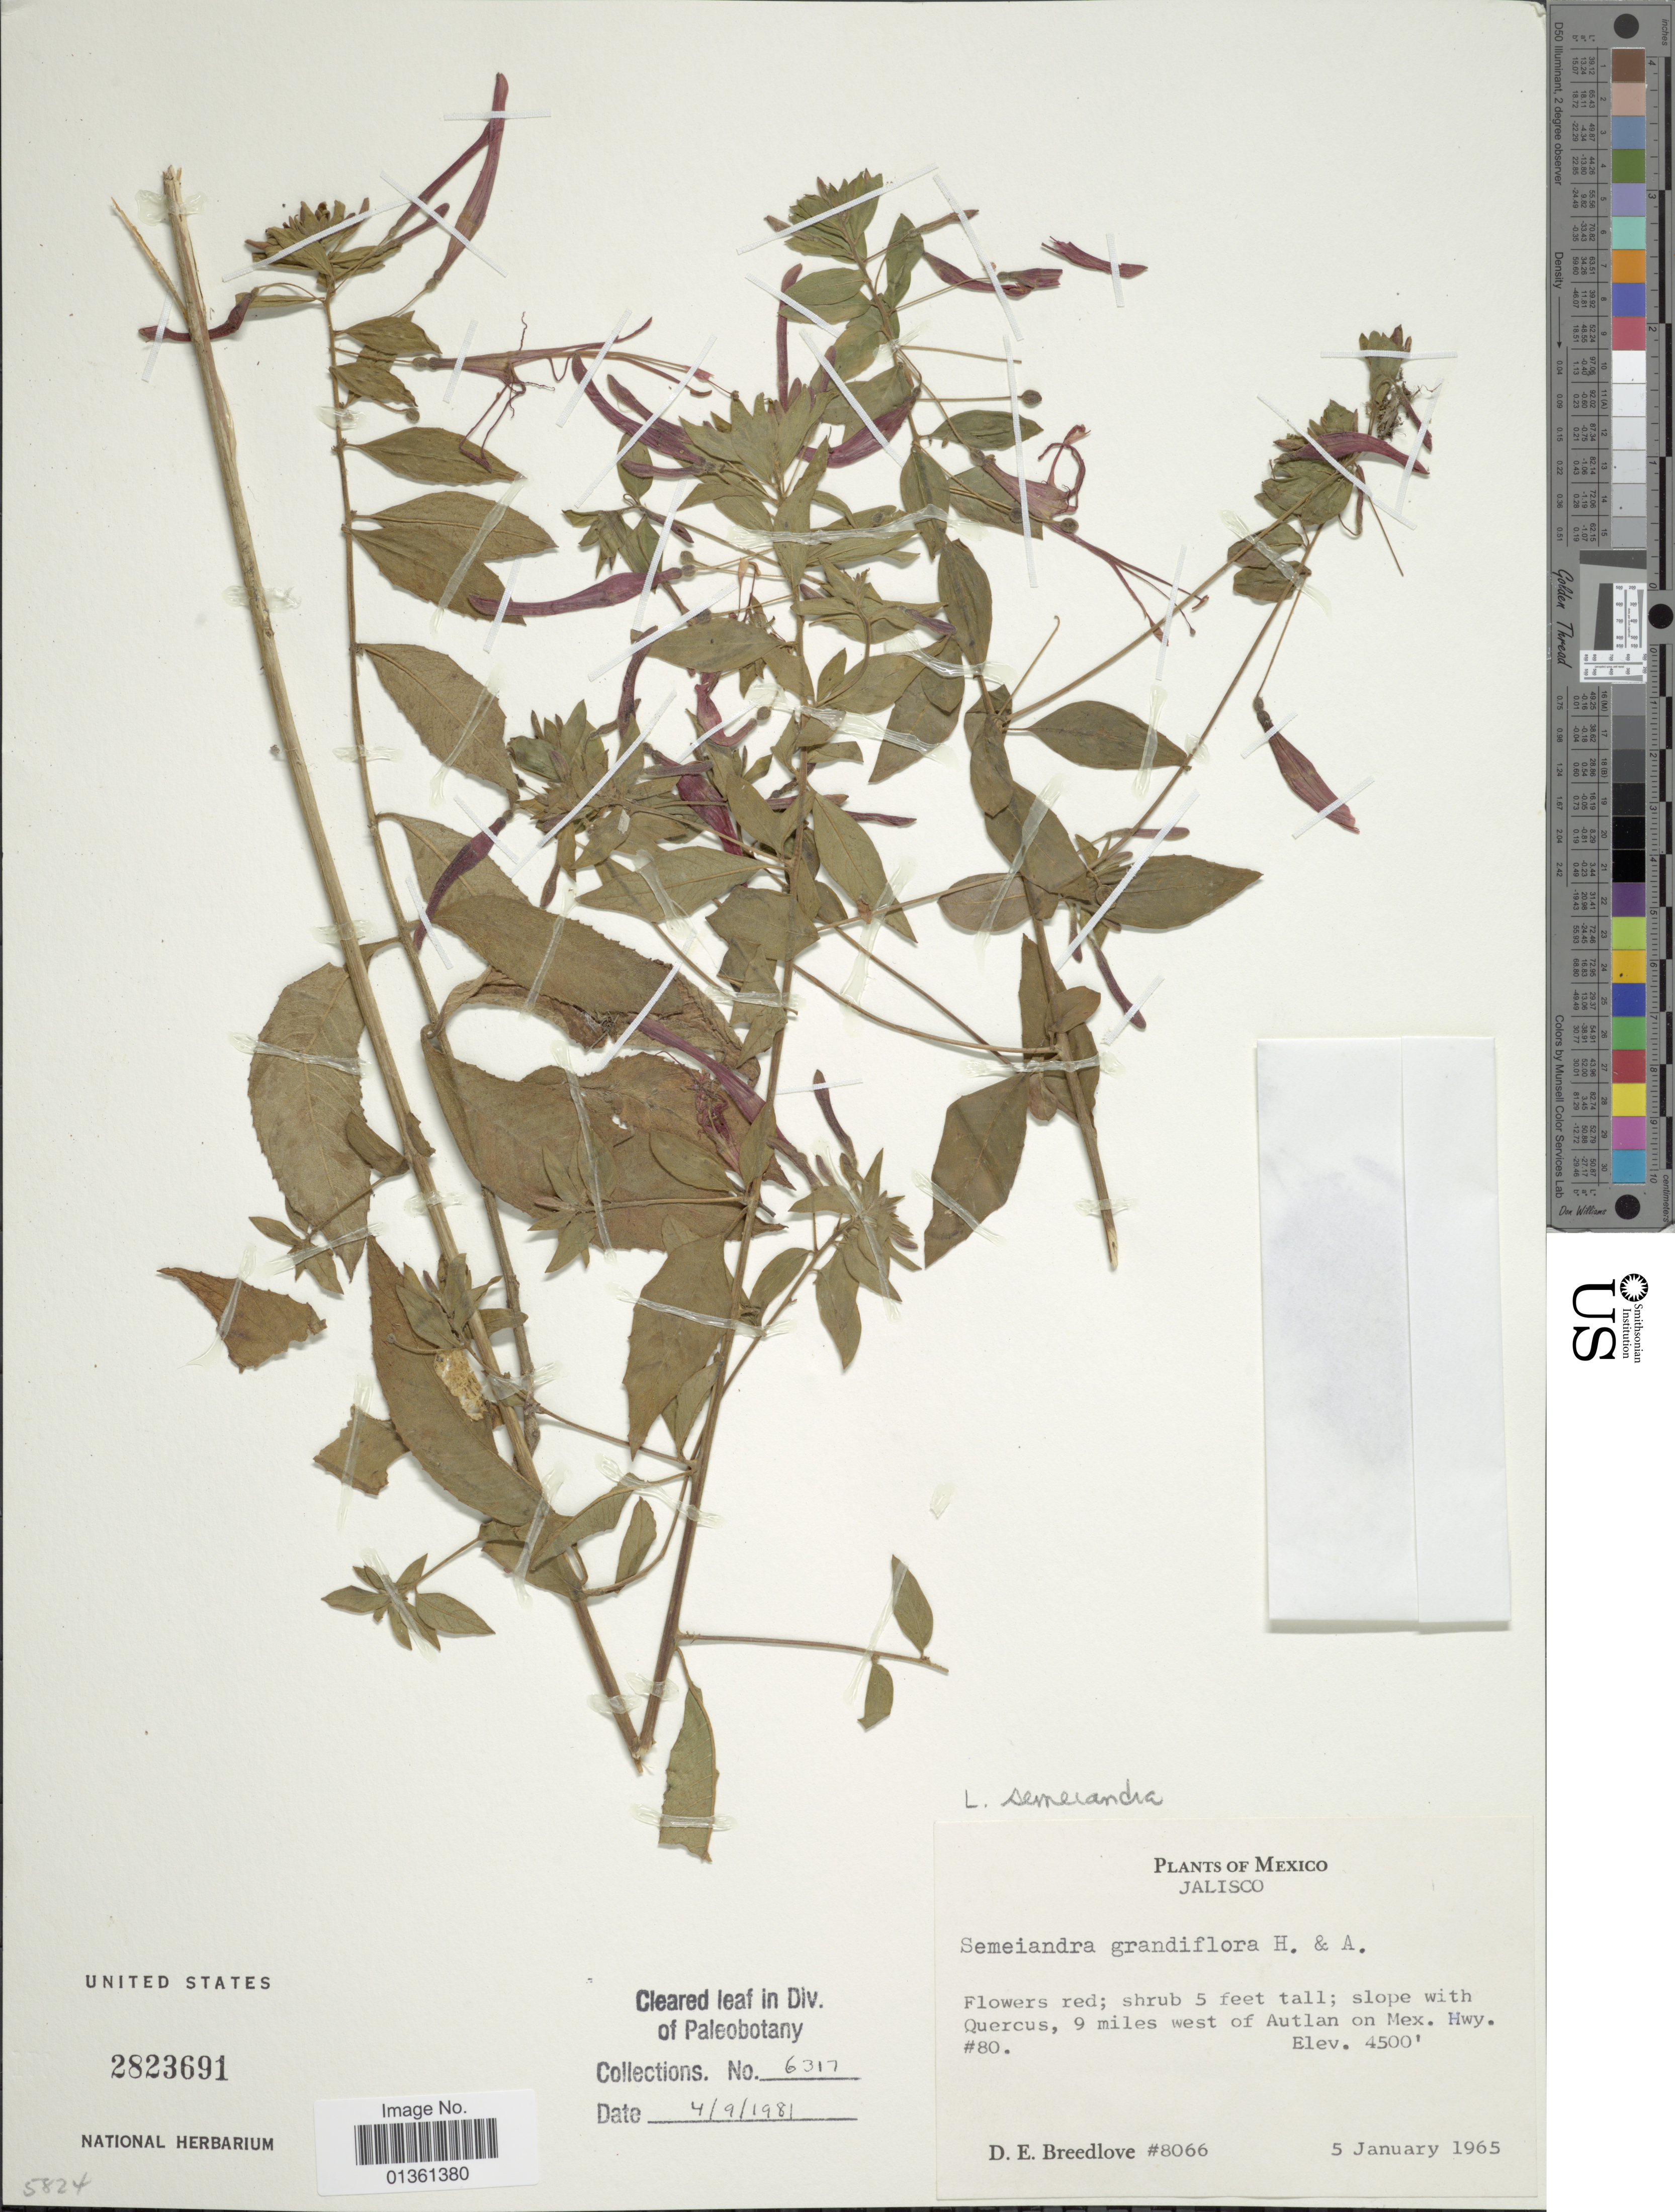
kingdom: Plantae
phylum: Tracheophyta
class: Magnoliopsida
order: Myrtales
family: Onagraceae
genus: Lopezia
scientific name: Lopezia semeiandra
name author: Plitmann et al.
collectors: D. E. Breedlove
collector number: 8066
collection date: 1965-01-05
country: Mexico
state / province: Jalisco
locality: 9 miles west of Autlan on Mex. Hwy. #80.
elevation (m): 1372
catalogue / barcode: US 2823691